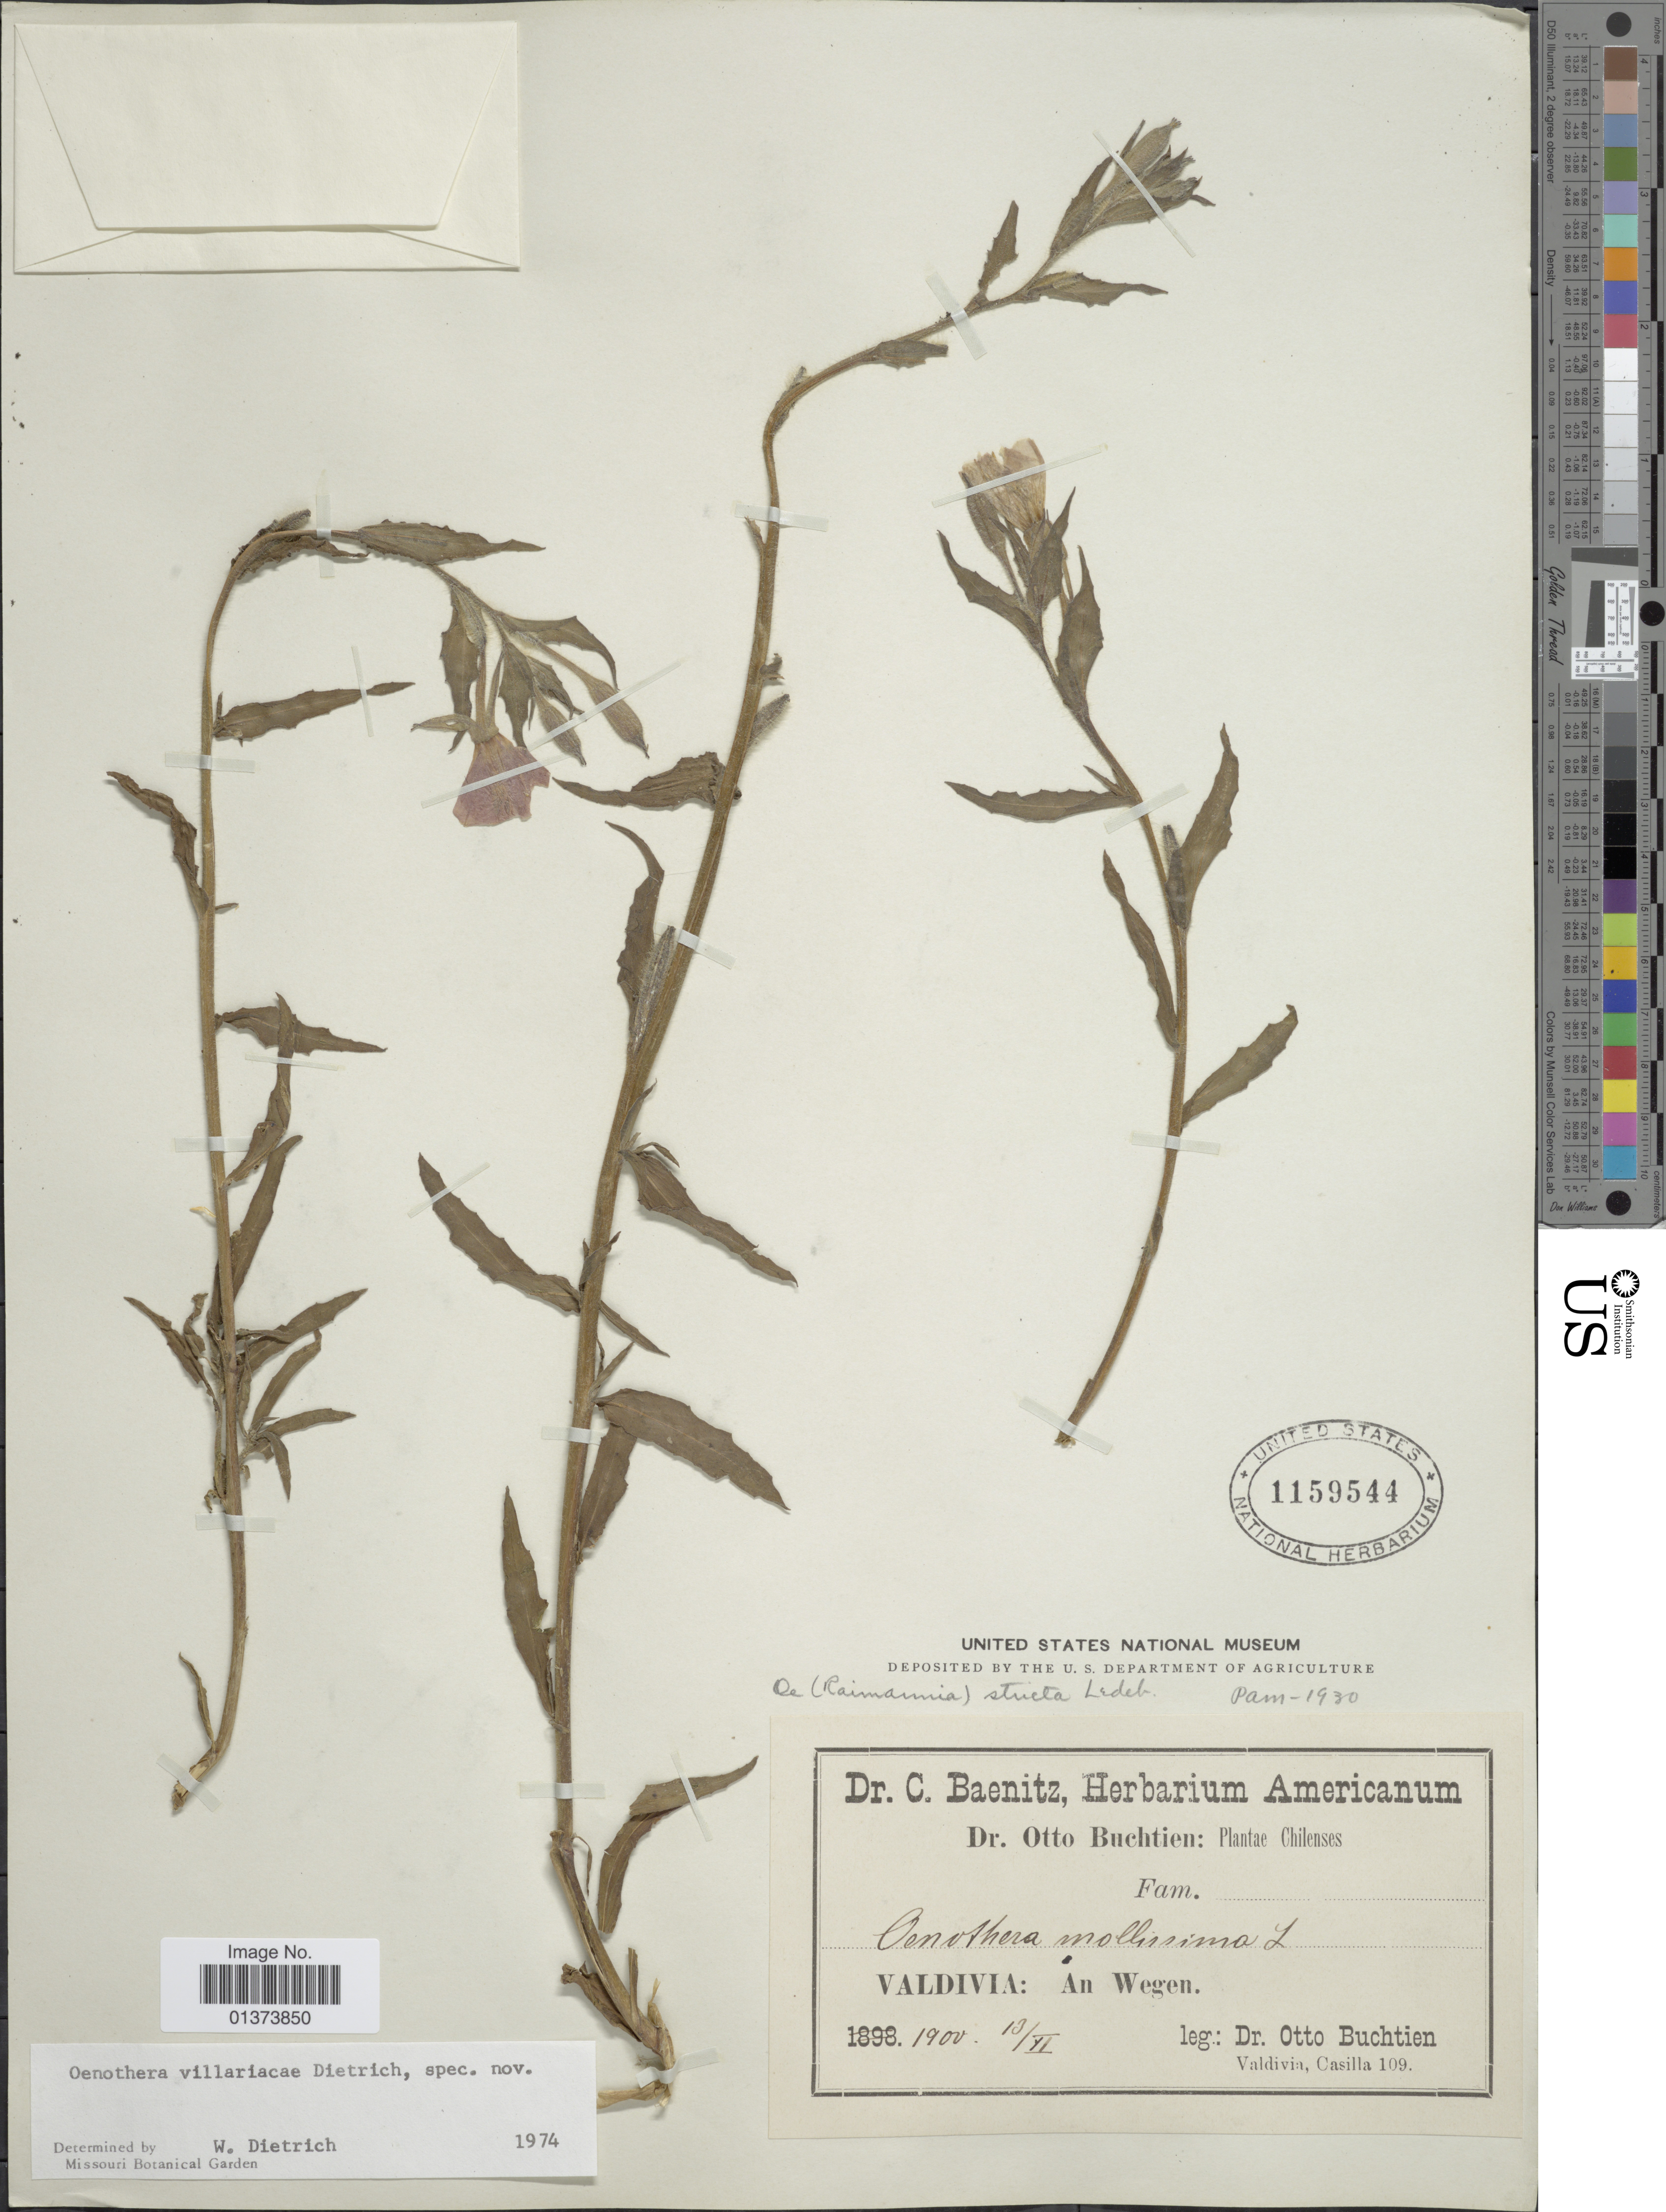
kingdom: Plantae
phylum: Tracheophyta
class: Magnoliopsida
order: Myrtales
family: Onagraceae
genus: Oenothera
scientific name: Oenothera villaricae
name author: W. Dietr.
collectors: O. Buchtien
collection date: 1900-02-13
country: Chile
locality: Valdivia: An Wegen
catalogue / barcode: US 1159544